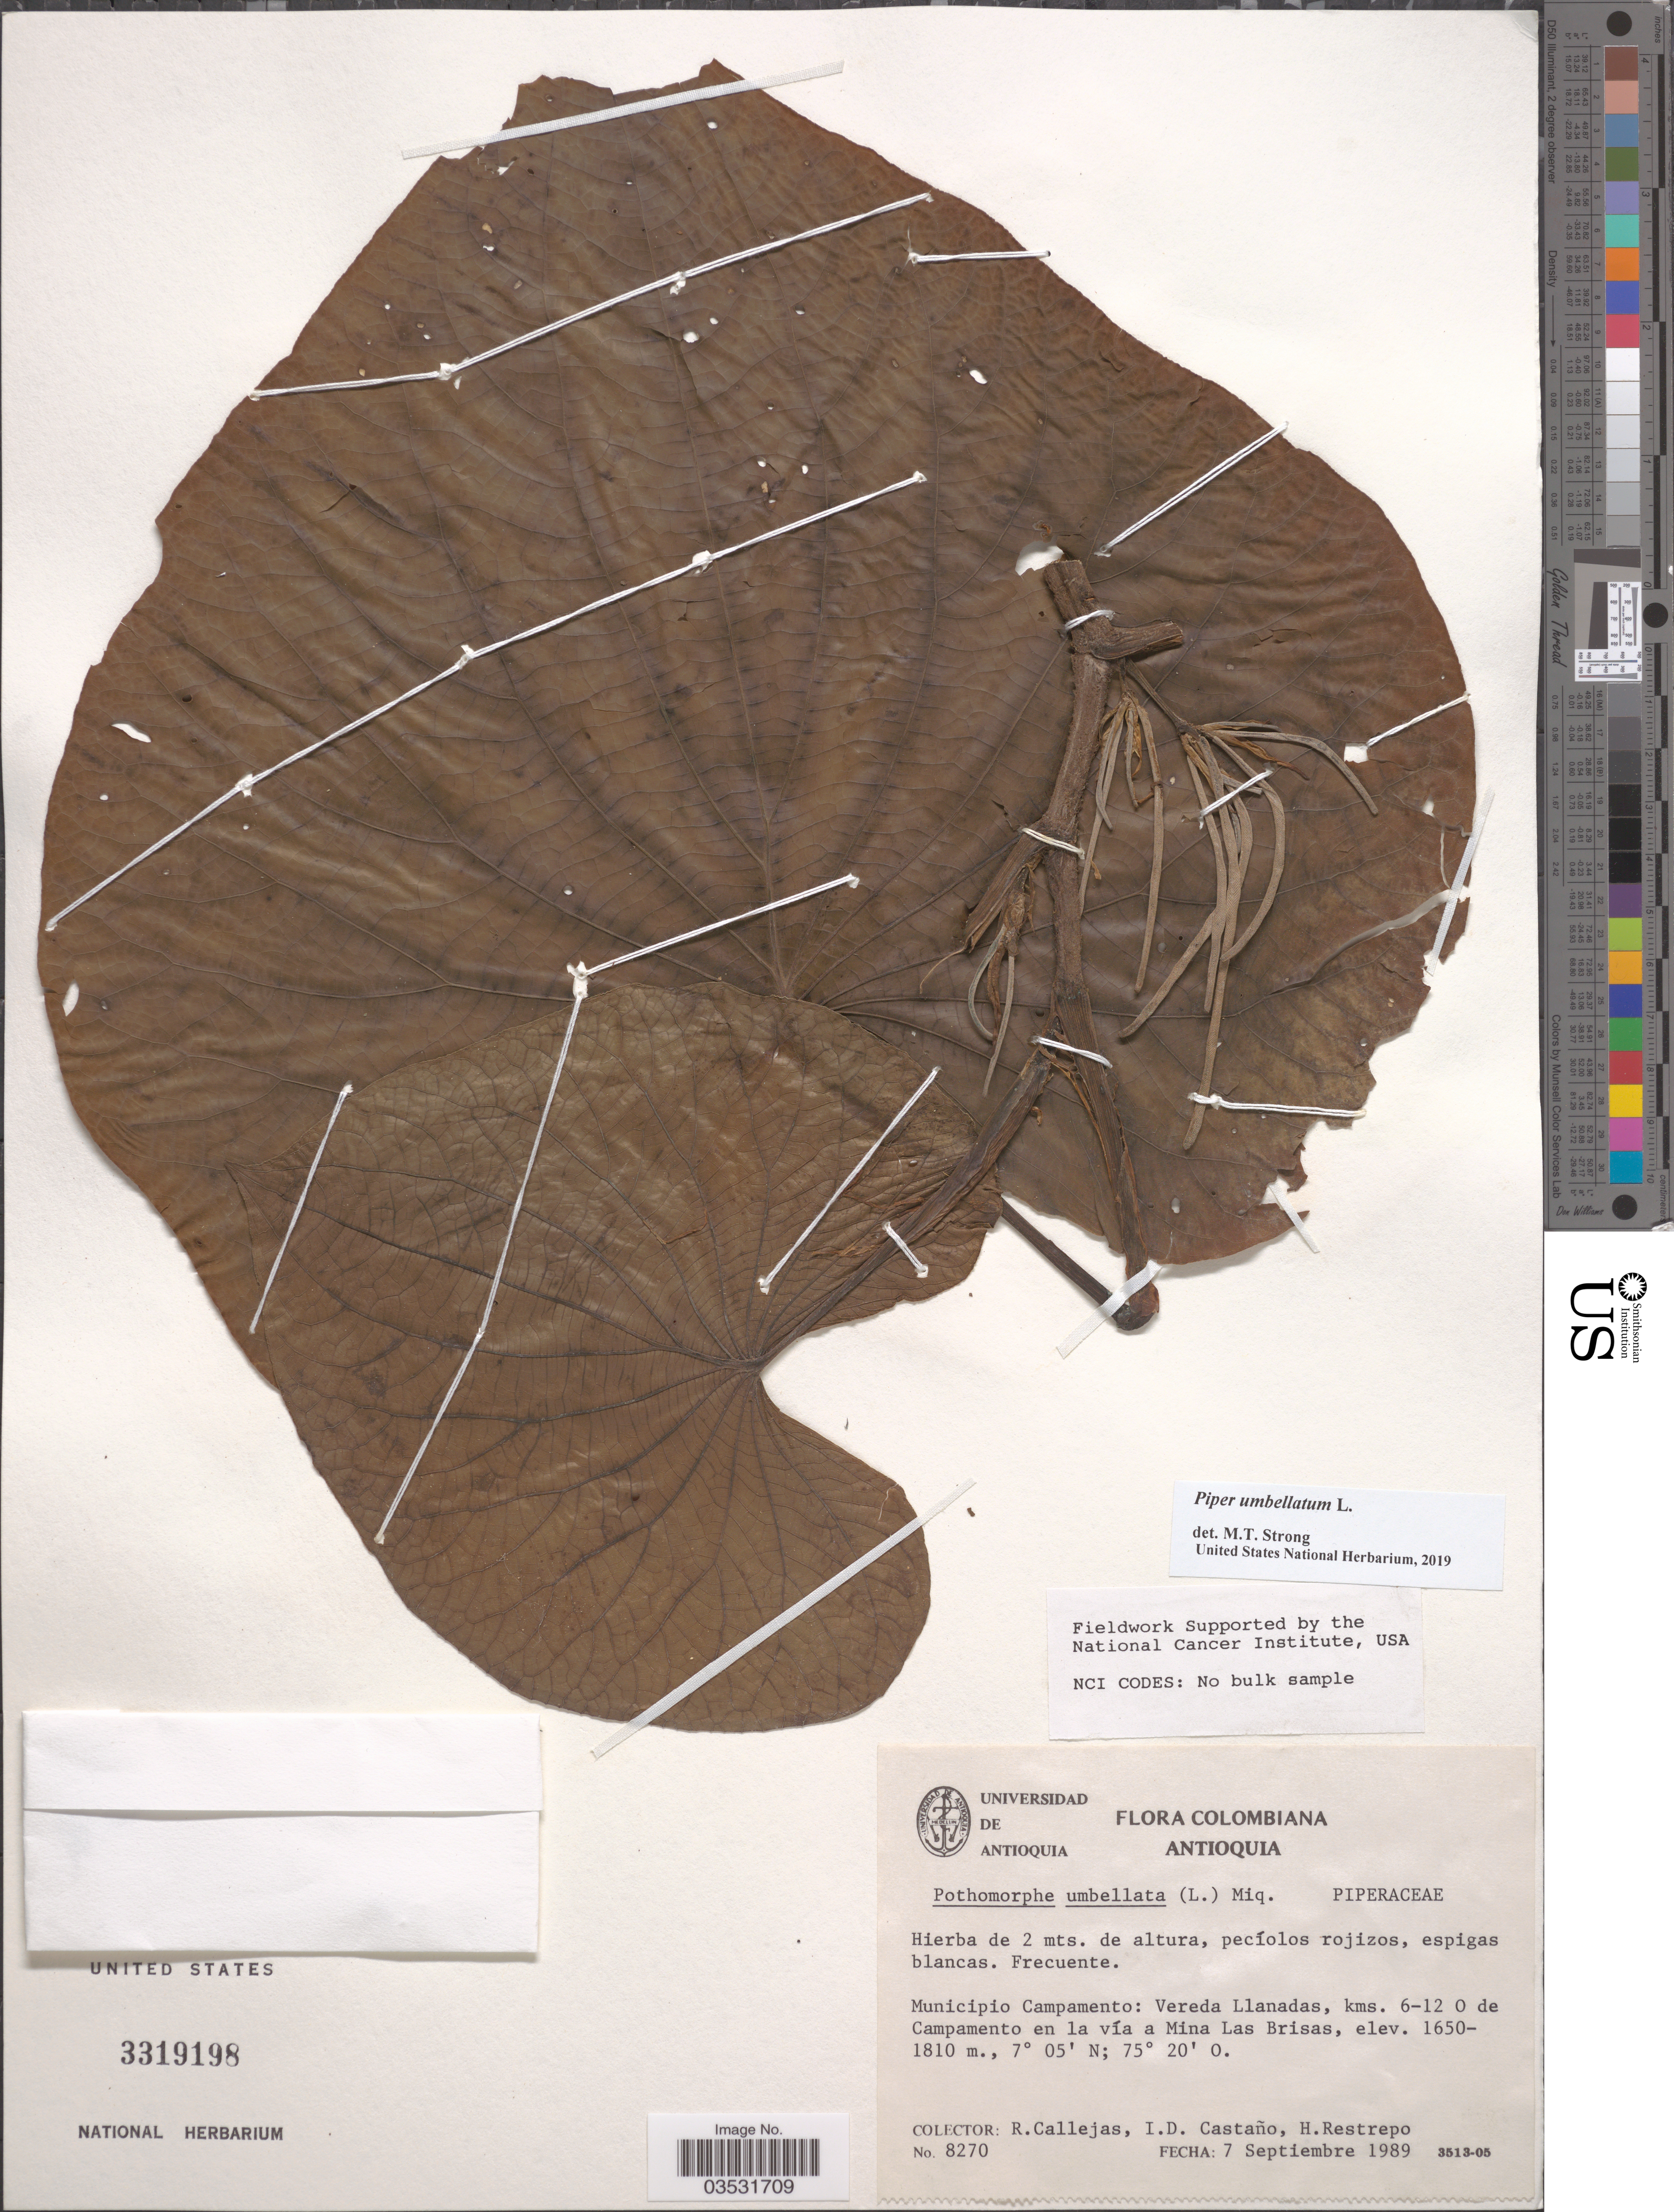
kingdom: Plantae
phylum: Tracheophyta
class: Magnoliopsida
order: Piperales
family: Piperaceae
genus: Piper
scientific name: Piper umbellatum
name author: L.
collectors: R. Callejas, I. Castaño & H. Restrepo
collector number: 8270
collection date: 1989-09-07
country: Colombia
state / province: Antioquia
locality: Municipio Campamento: Vereda Llanadas, kms. 6-12 O de Campamento en la vía a Mina Las Brisas.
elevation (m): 1650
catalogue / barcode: US 3319198